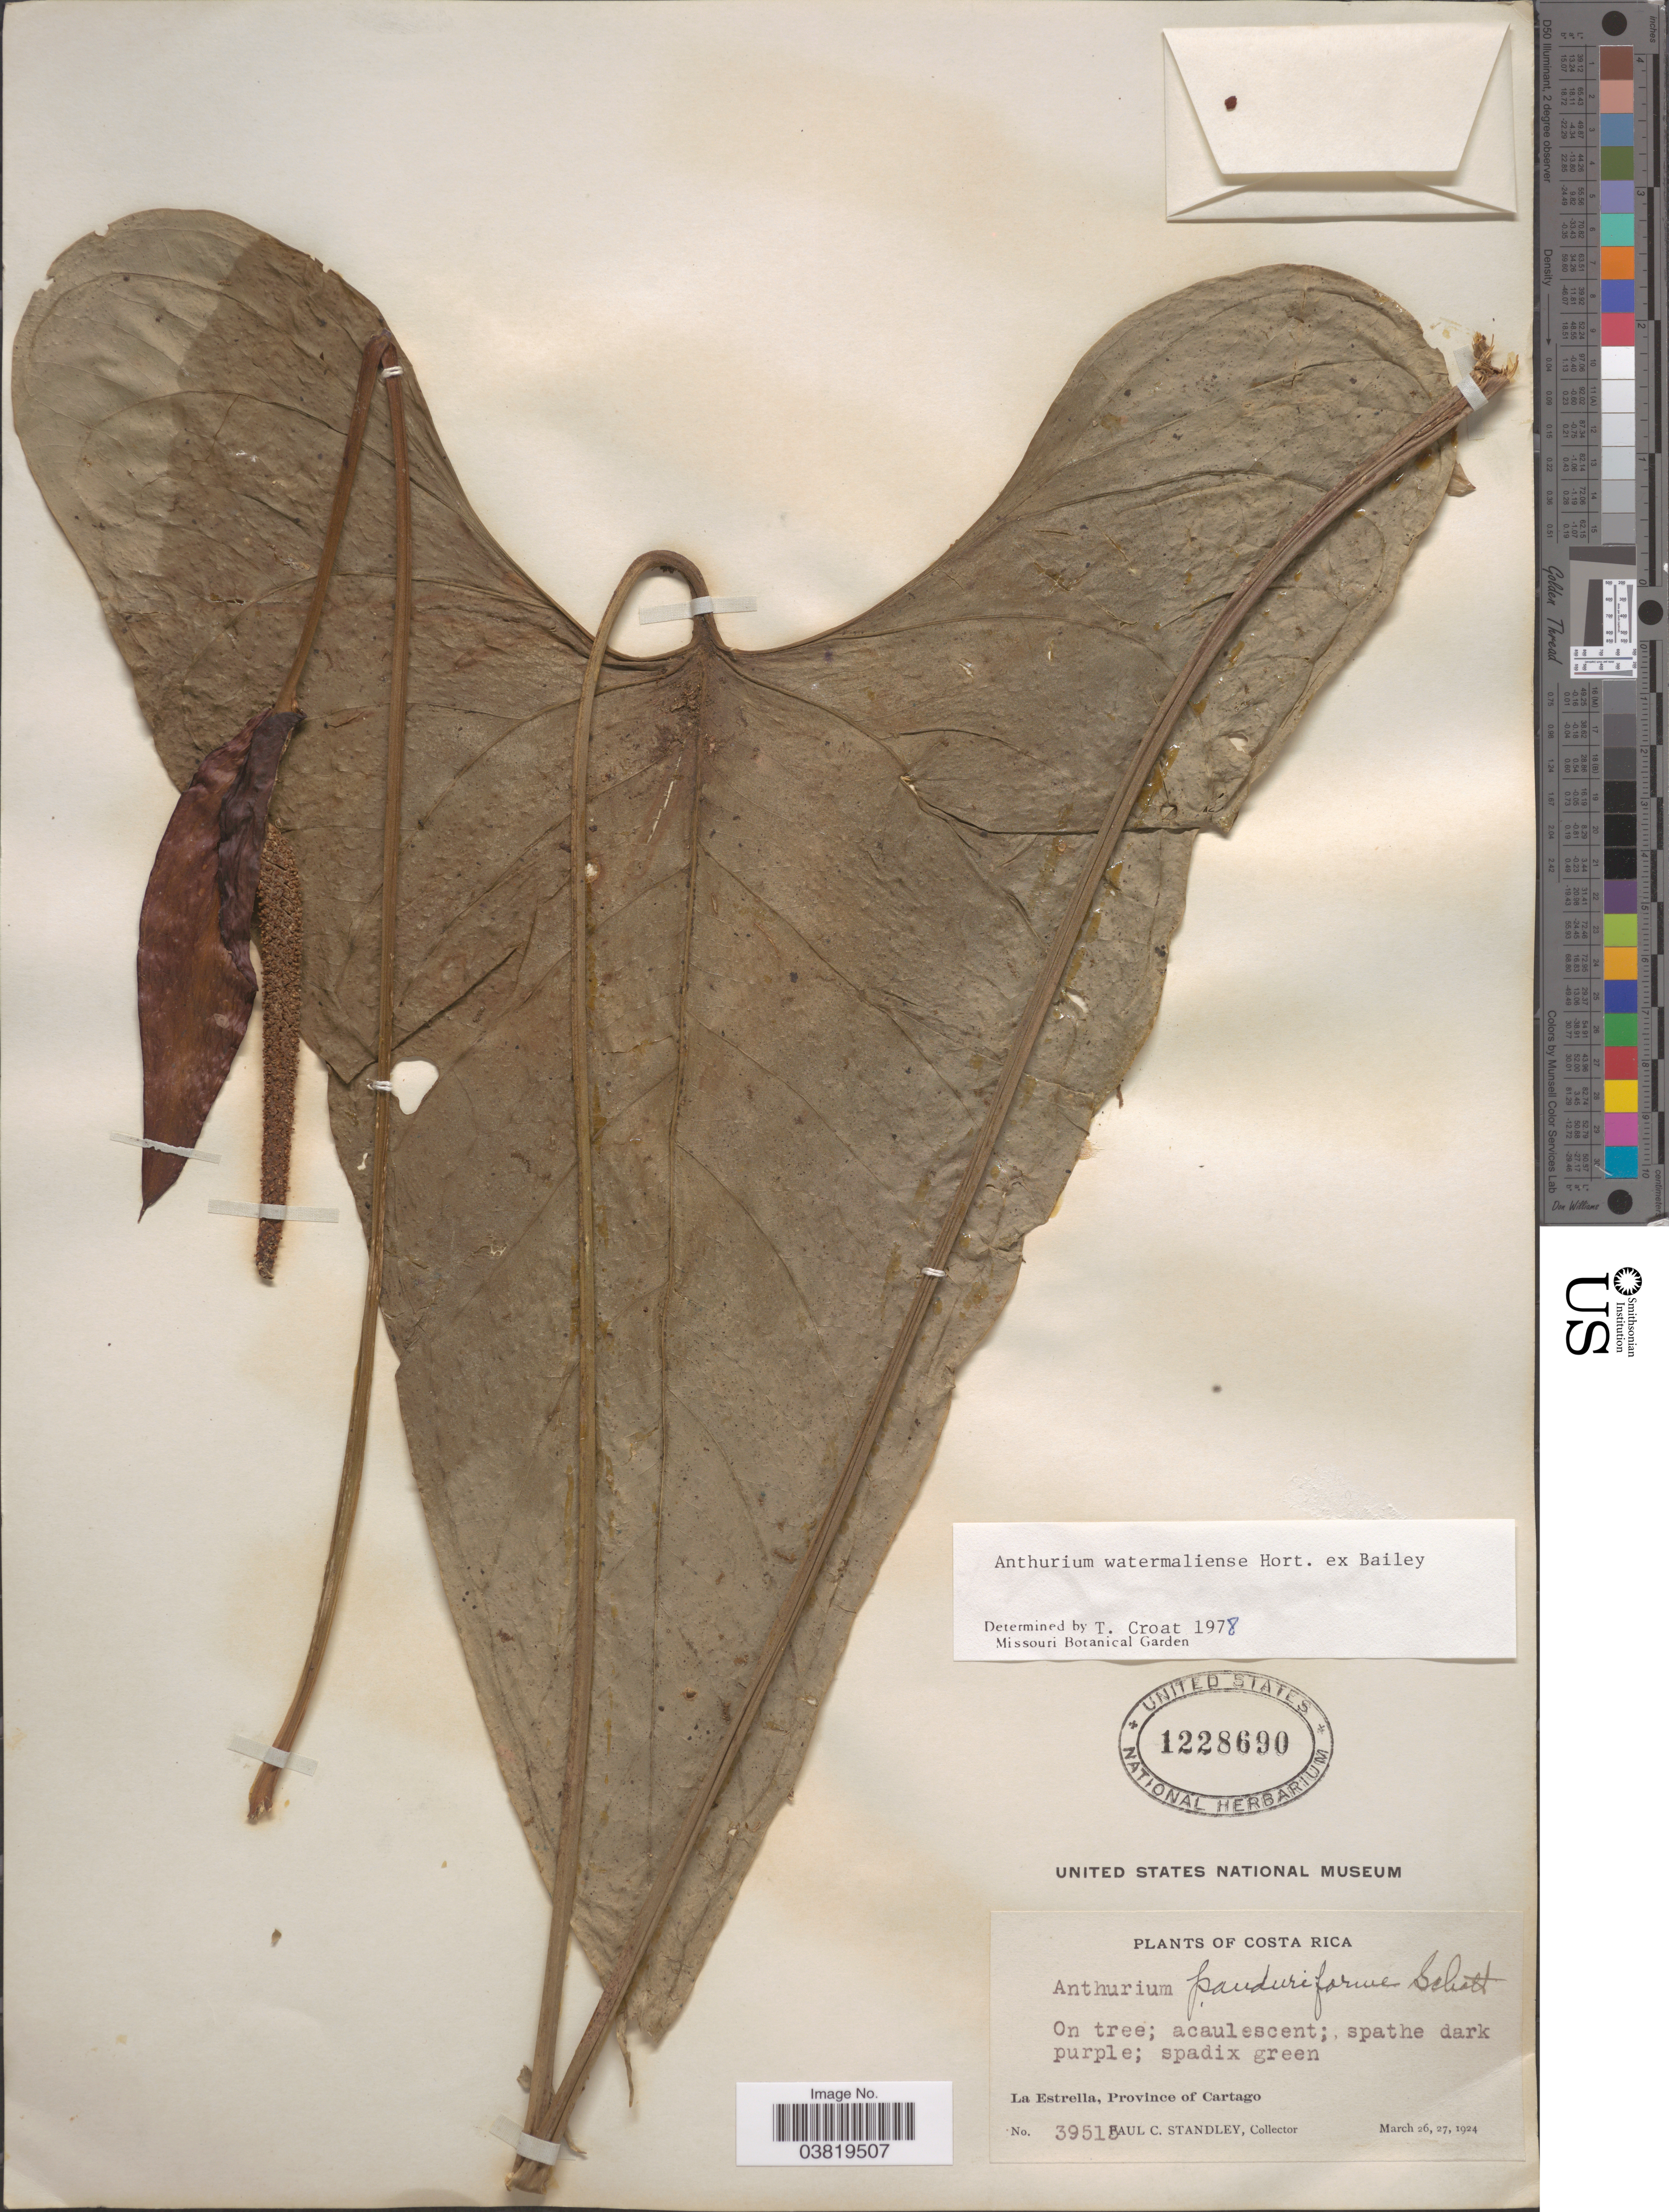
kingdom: Plantae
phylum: Tracheophyta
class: Liliopsida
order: Alismatales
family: Araceae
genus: Anthurium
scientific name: Anthurium watermaliense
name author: L.H. Bailey & Nash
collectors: P. C. Standley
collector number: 39515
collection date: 1924-03-26/1924-03-27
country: Costa Rica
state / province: Cartago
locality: La Estrella.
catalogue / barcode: US 1228690